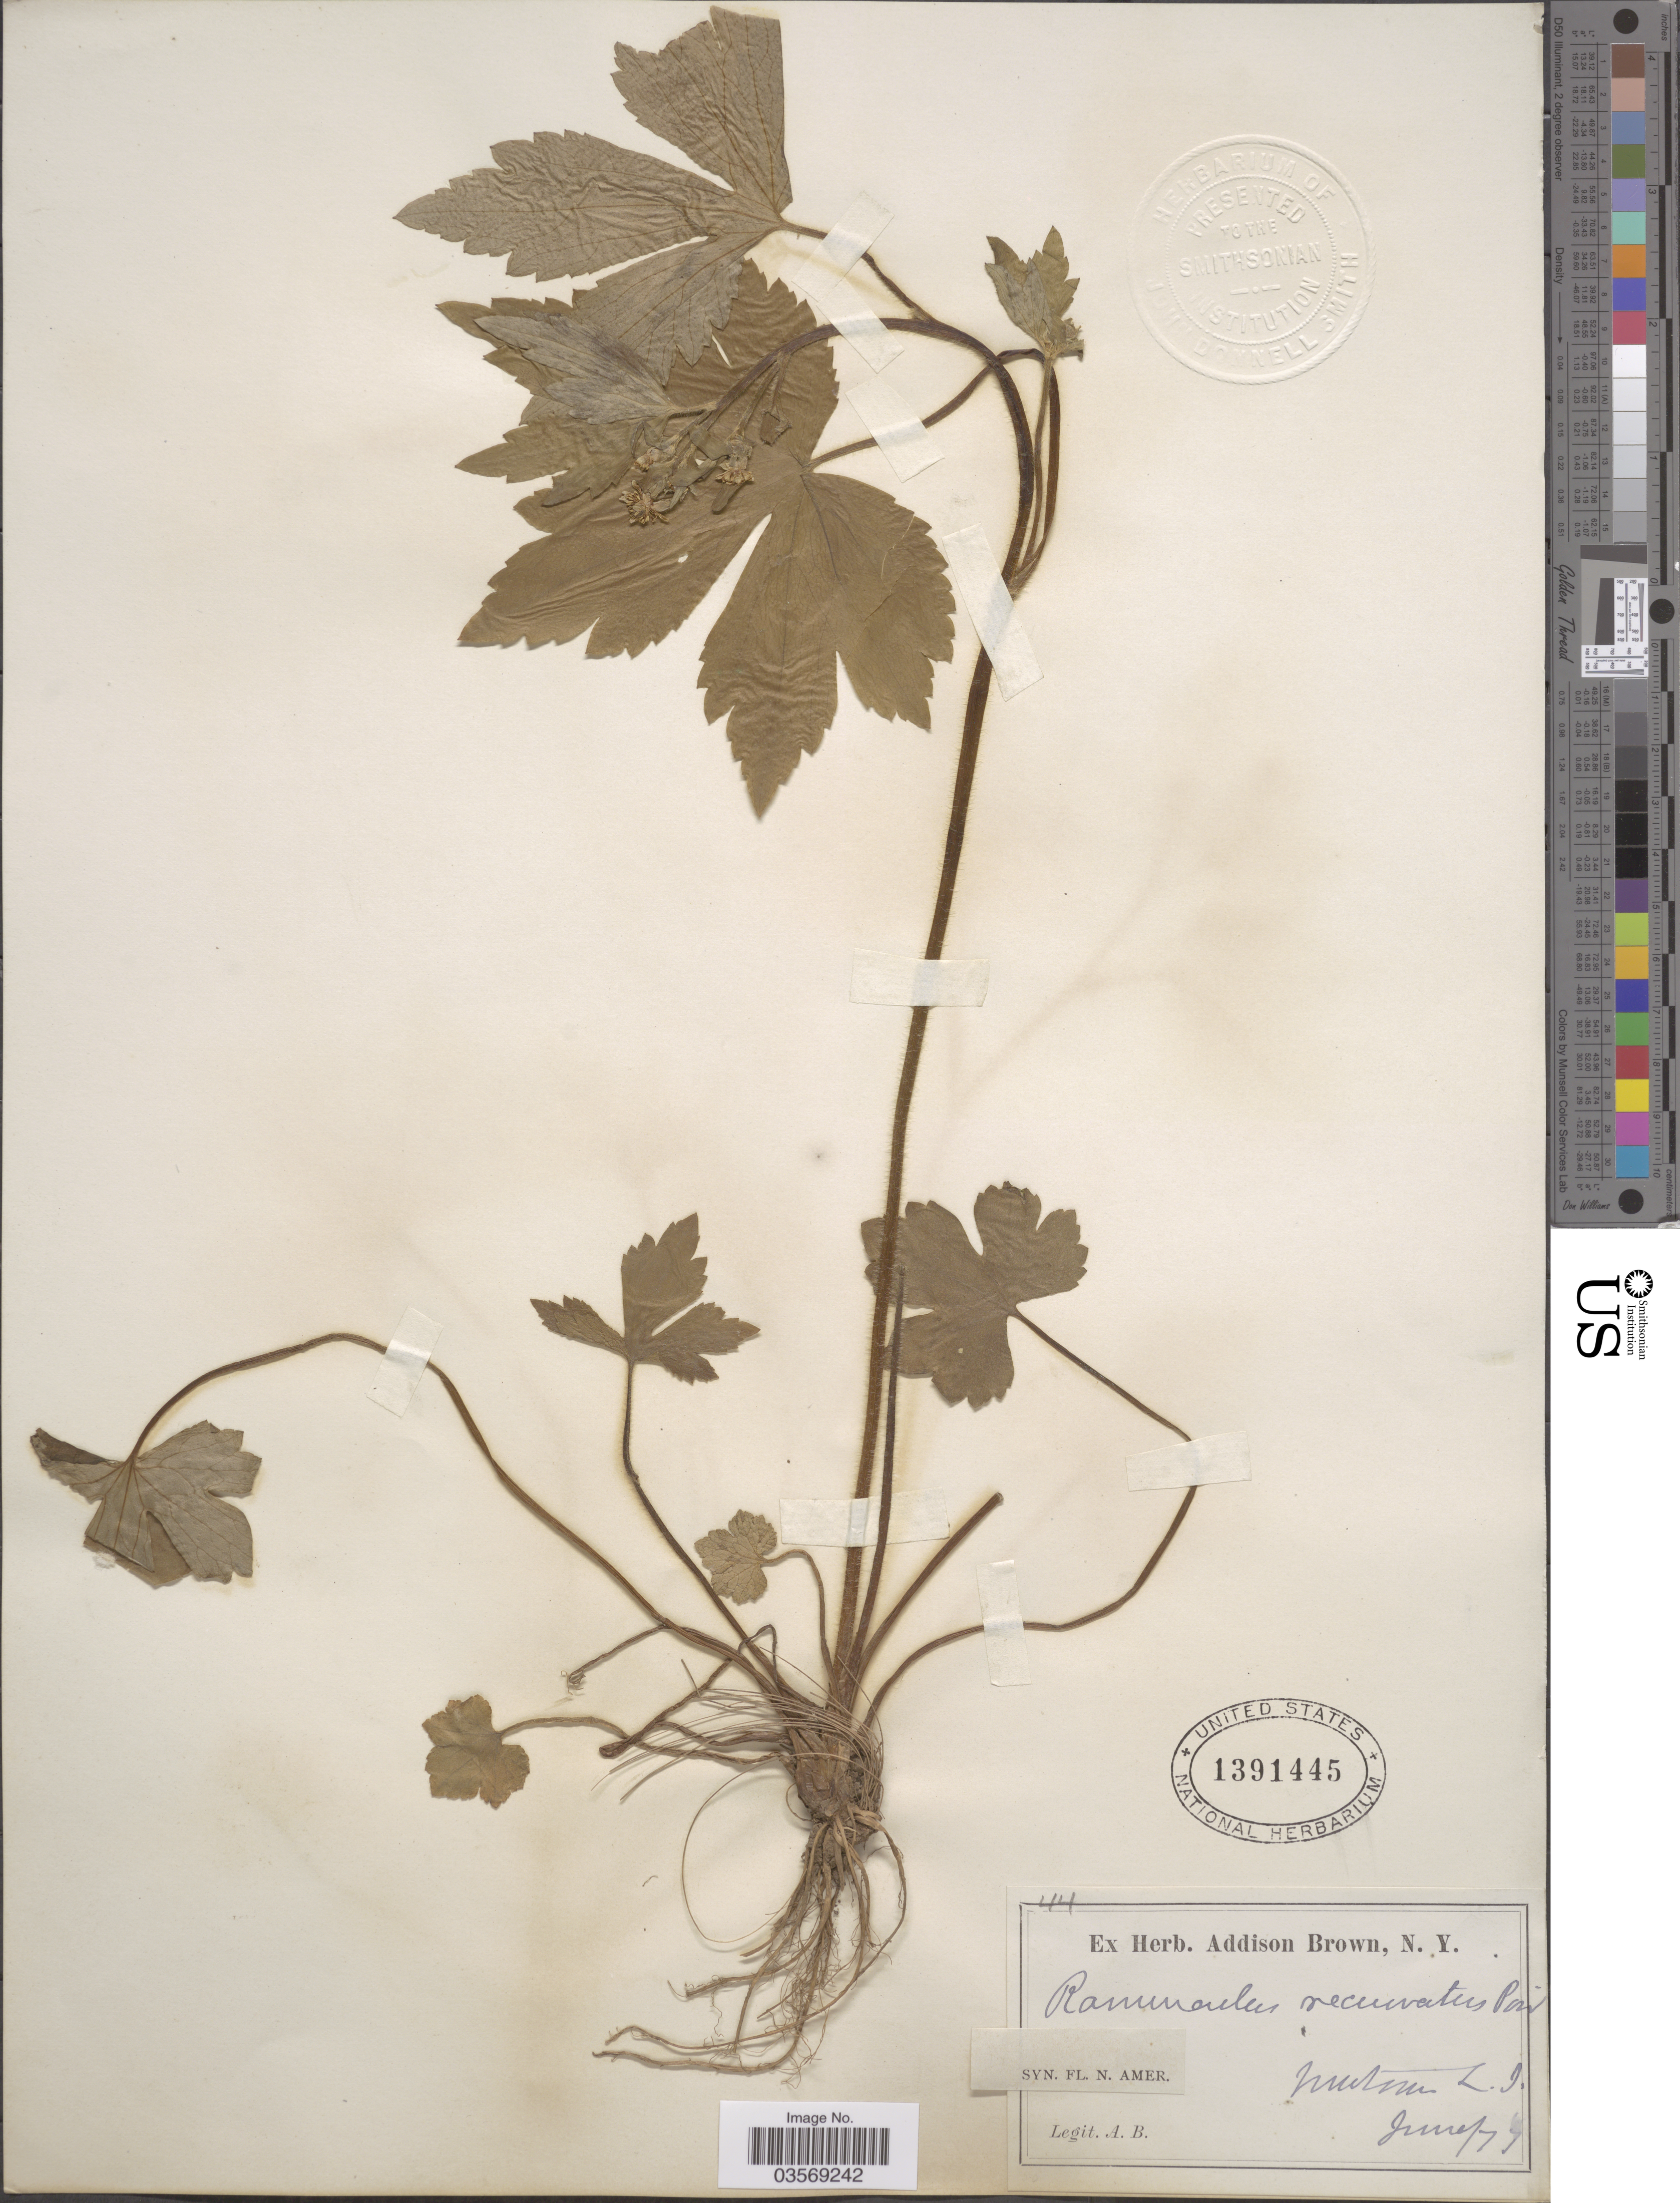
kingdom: Plantae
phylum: Tracheophyta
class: Magnoliopsida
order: Ranunculales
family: Ranunculaceae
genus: Ranunculus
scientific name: Ranunculus recurvatus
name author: Poir.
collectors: A. Brown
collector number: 44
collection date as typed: Transcribed d/m/y: /6/77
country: United States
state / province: New York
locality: Motown. L.I.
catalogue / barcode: US 1391445